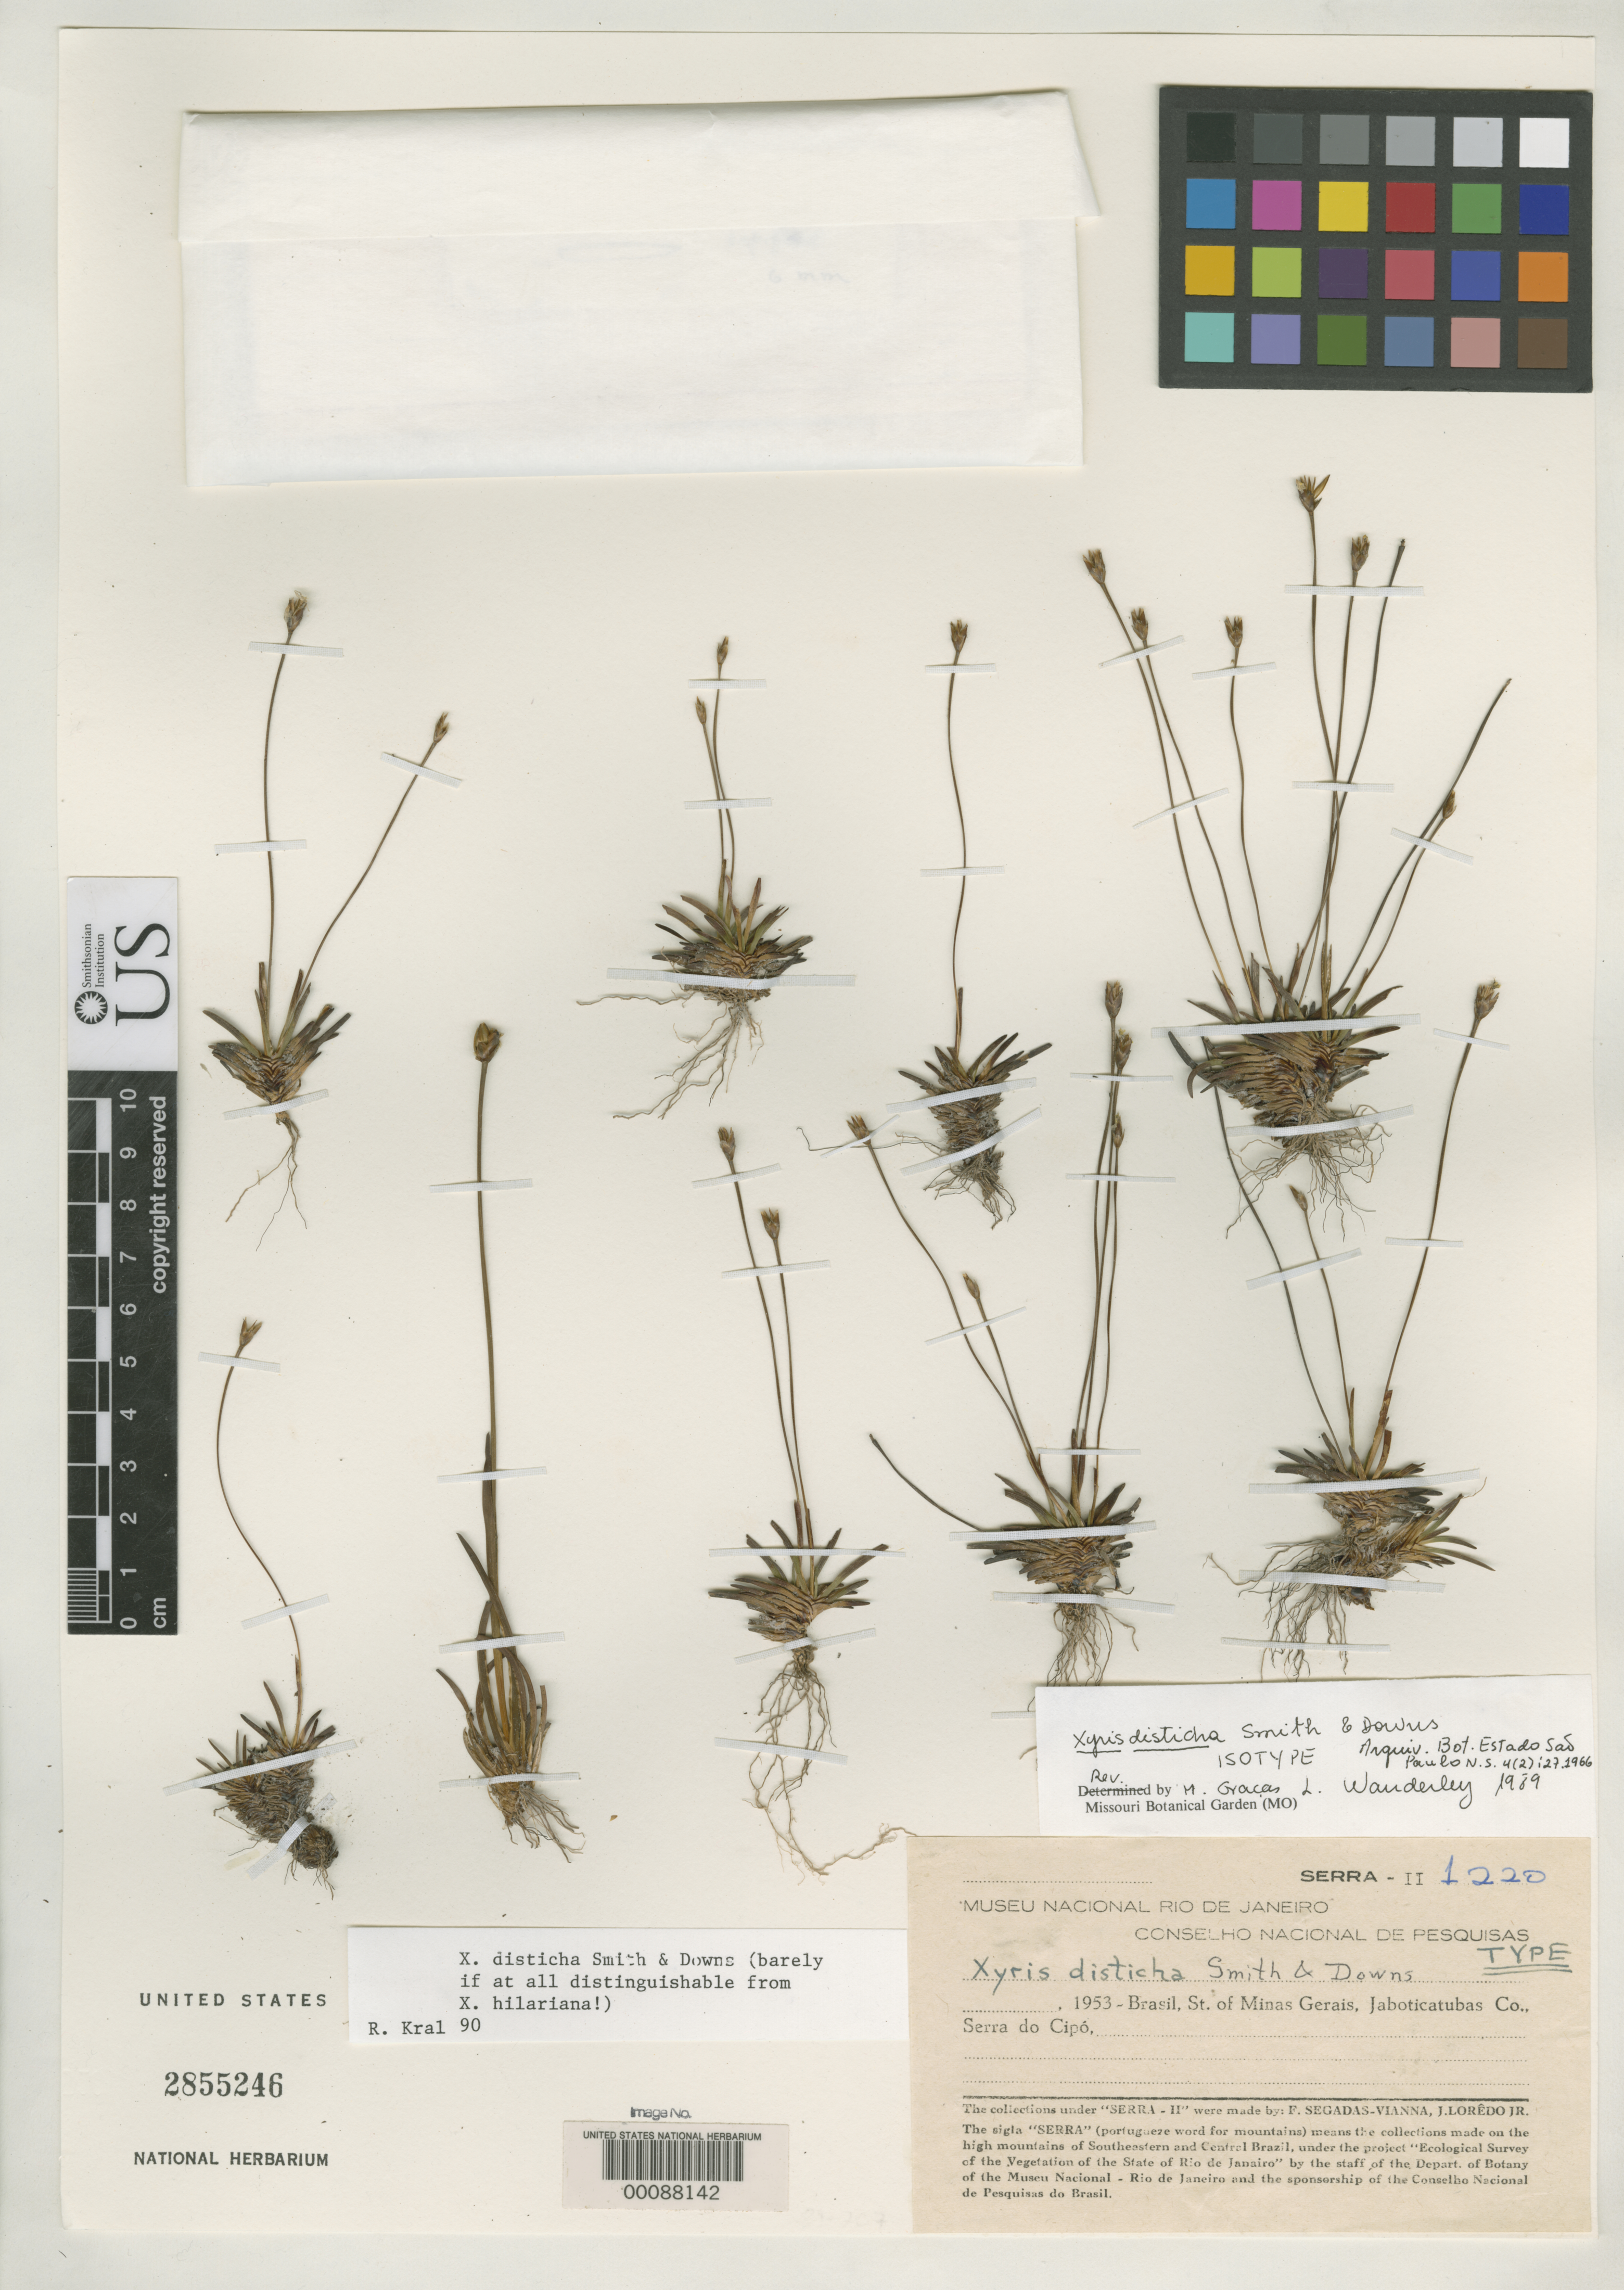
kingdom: Plantae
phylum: Tracheophyta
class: Liliopsida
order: Poales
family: Xyridaceae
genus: Xyris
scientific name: Xyris disticha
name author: L.B. Sm. & Downs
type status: Isotype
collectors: F. Segadas-Vianna & J. Loredo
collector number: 1220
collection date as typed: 1953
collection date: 1953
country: Brazil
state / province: Minas Gerais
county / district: Jaboticatubas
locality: Serra do Cipo.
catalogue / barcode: US 2855246